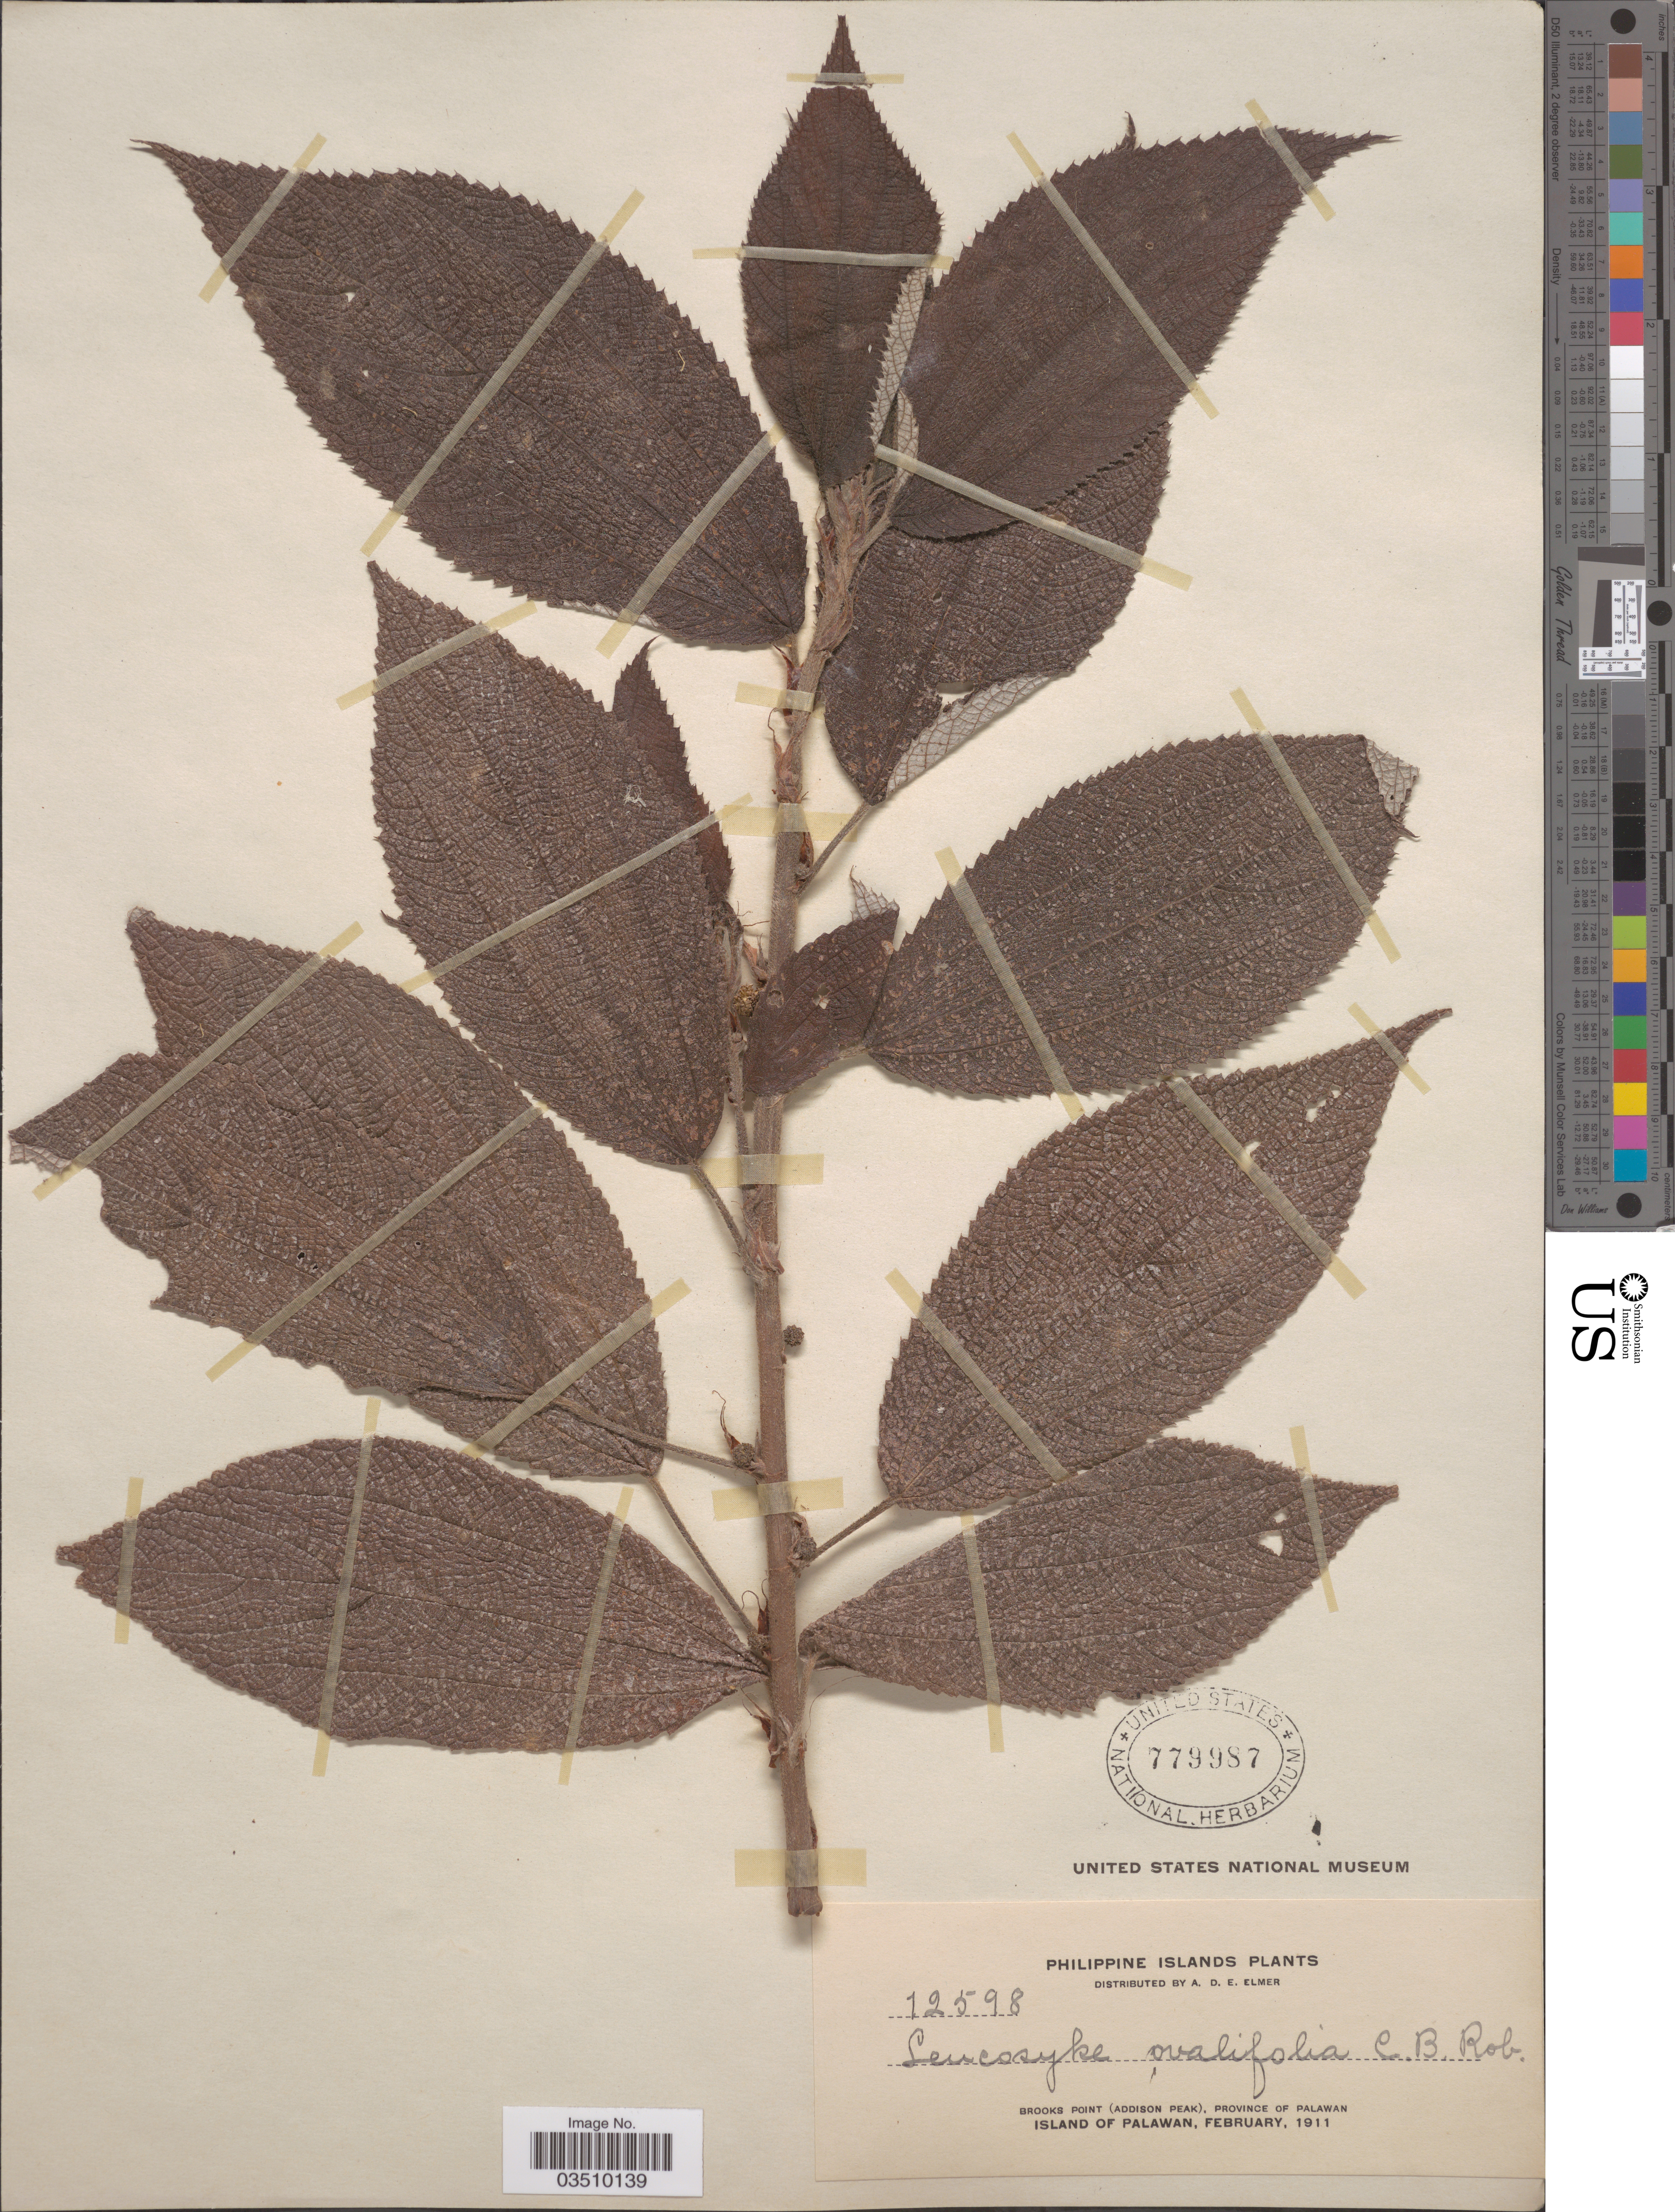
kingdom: Plantae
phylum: Tracheophyta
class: Magnoliopsida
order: Rosales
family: Urticaceae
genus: Leucosyke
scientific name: Leucosyke ovalifolia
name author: C.B. Rob.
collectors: A. D. E. Elmer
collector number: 12598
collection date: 1911-02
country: Philippines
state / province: Mimaropa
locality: Brooks Point (Addison Peak), Province of Palawan. Island of Palawan.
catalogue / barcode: US 779987